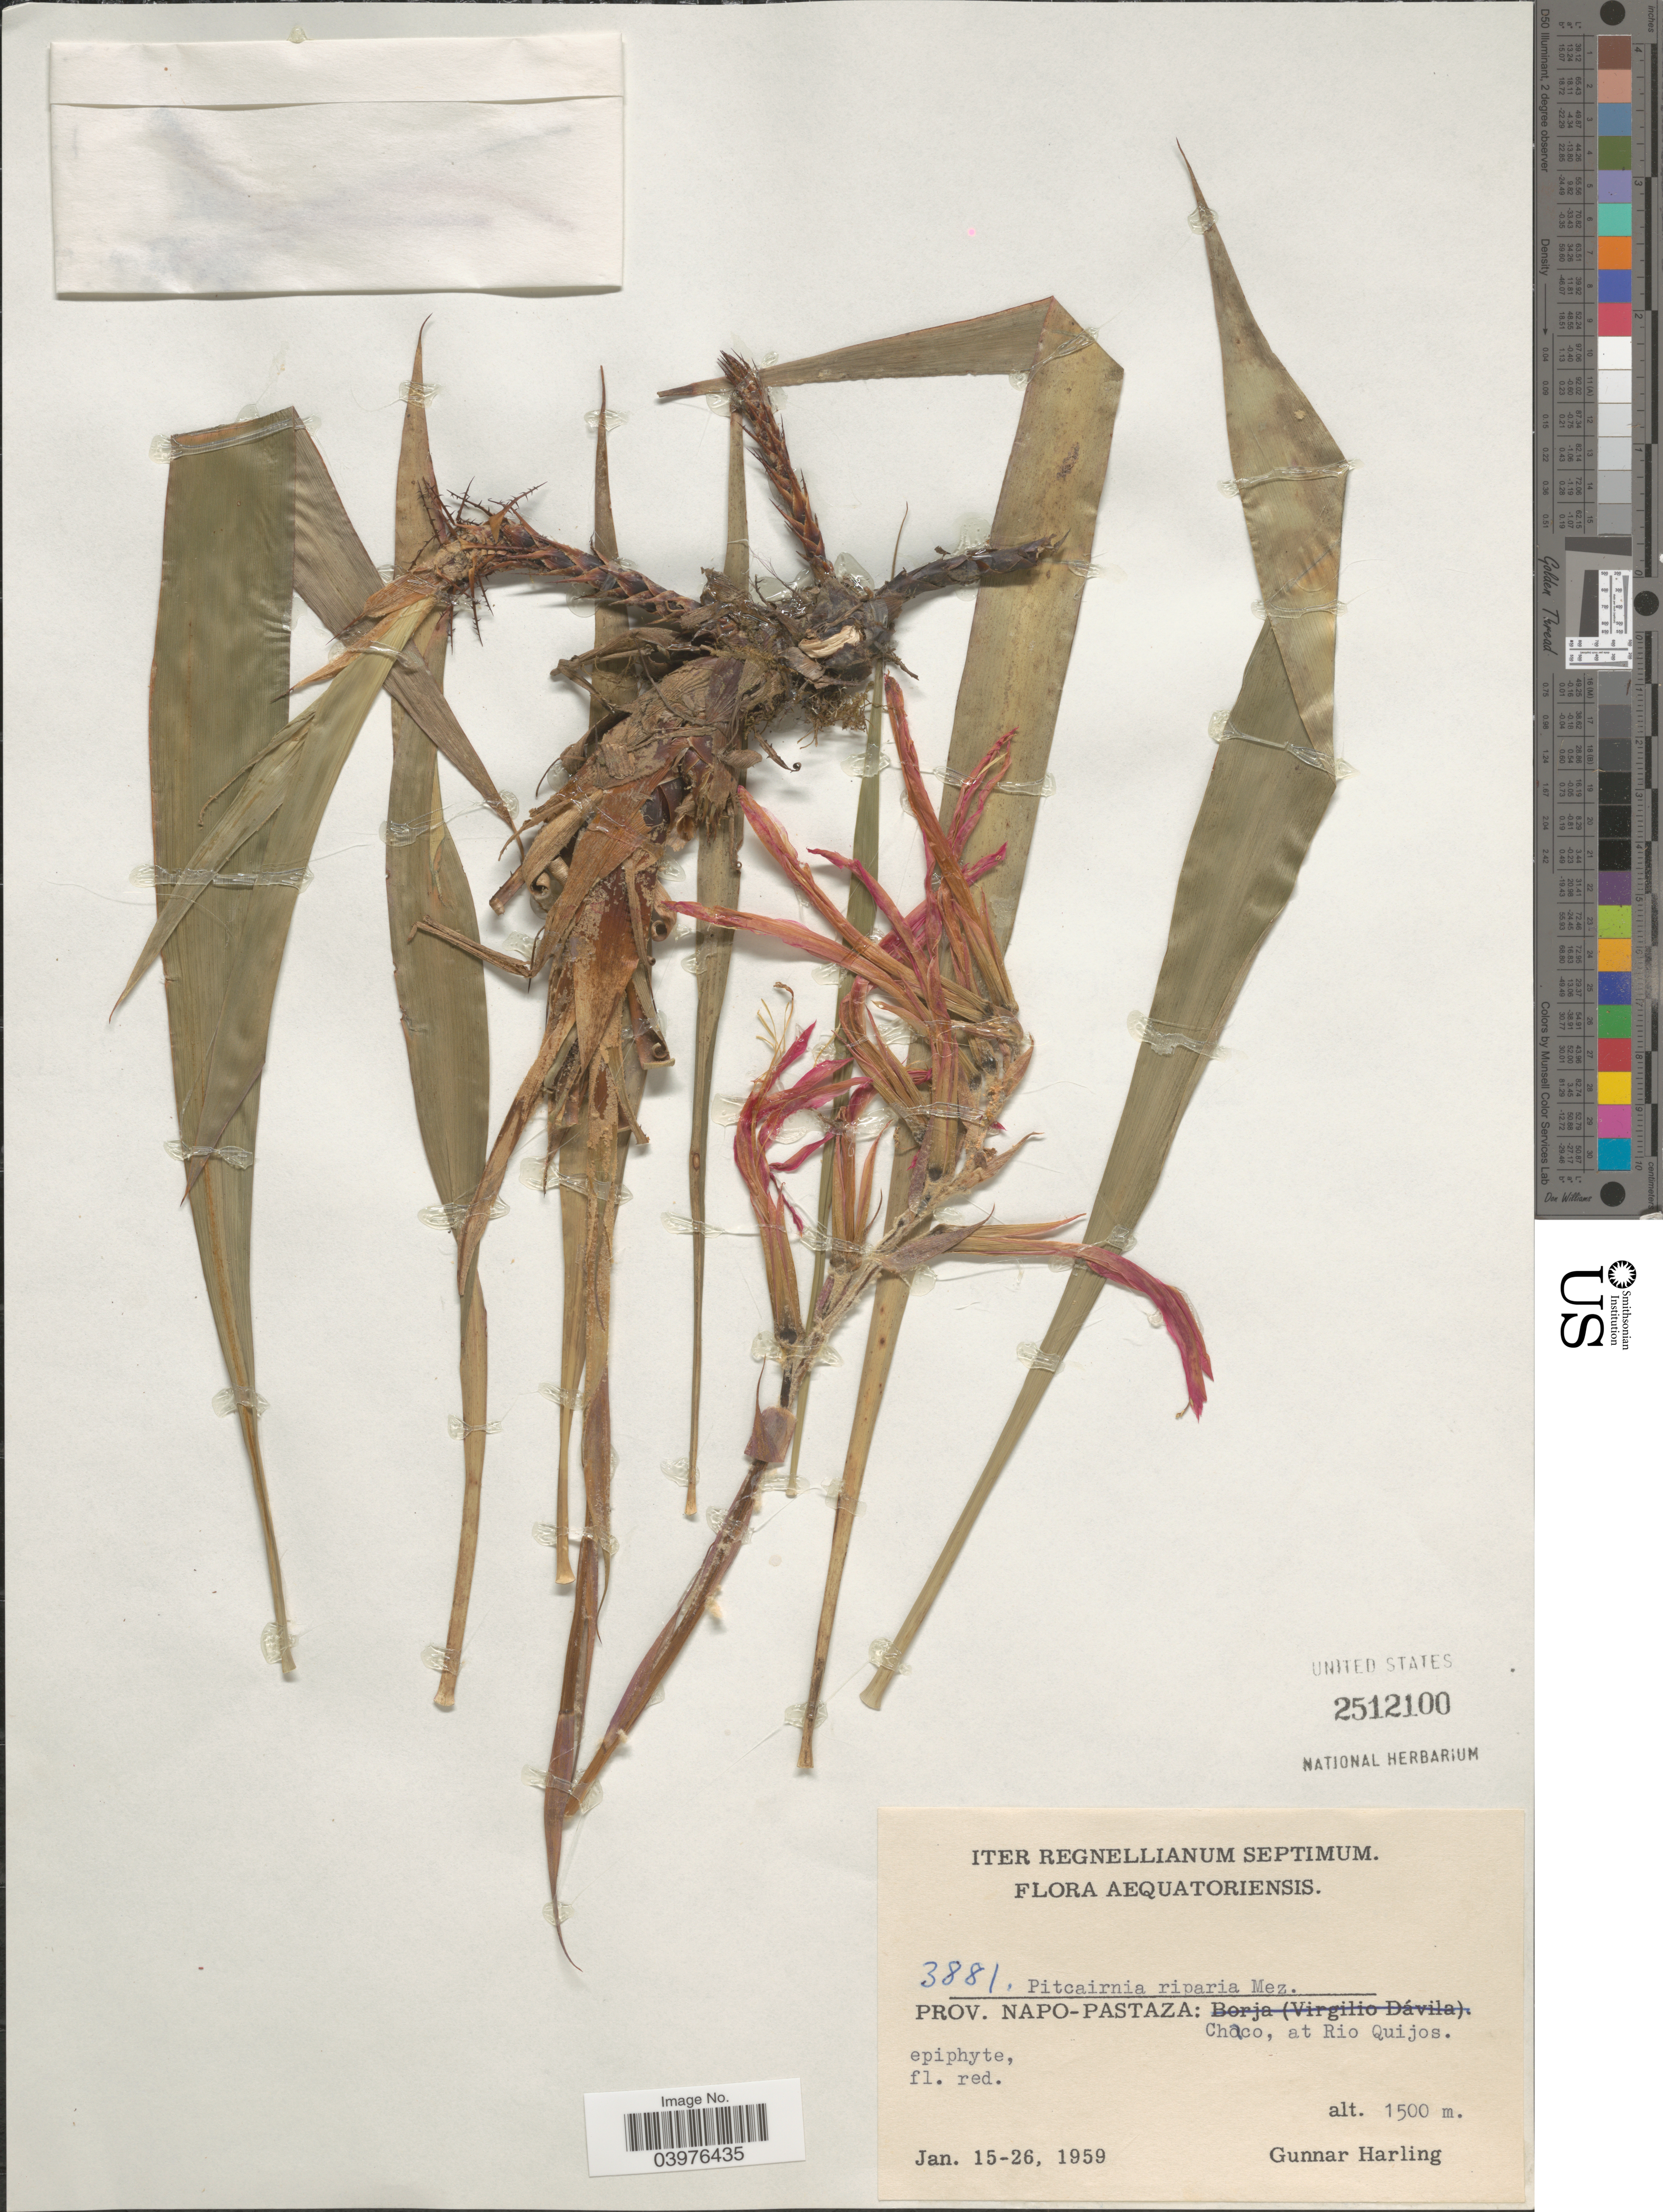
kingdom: Plantae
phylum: Tracheophyta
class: Liliopsida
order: Poales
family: Bromeliaceae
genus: Pitcairnia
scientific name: Pitcairnia riparia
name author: Mez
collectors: G. Harling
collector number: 3881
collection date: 1959-01-15/1959-01-26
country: Ecuador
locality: Prov. Napo-Pastaza: Chaco, at Rio Quijos.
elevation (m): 1500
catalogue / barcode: US 2512100